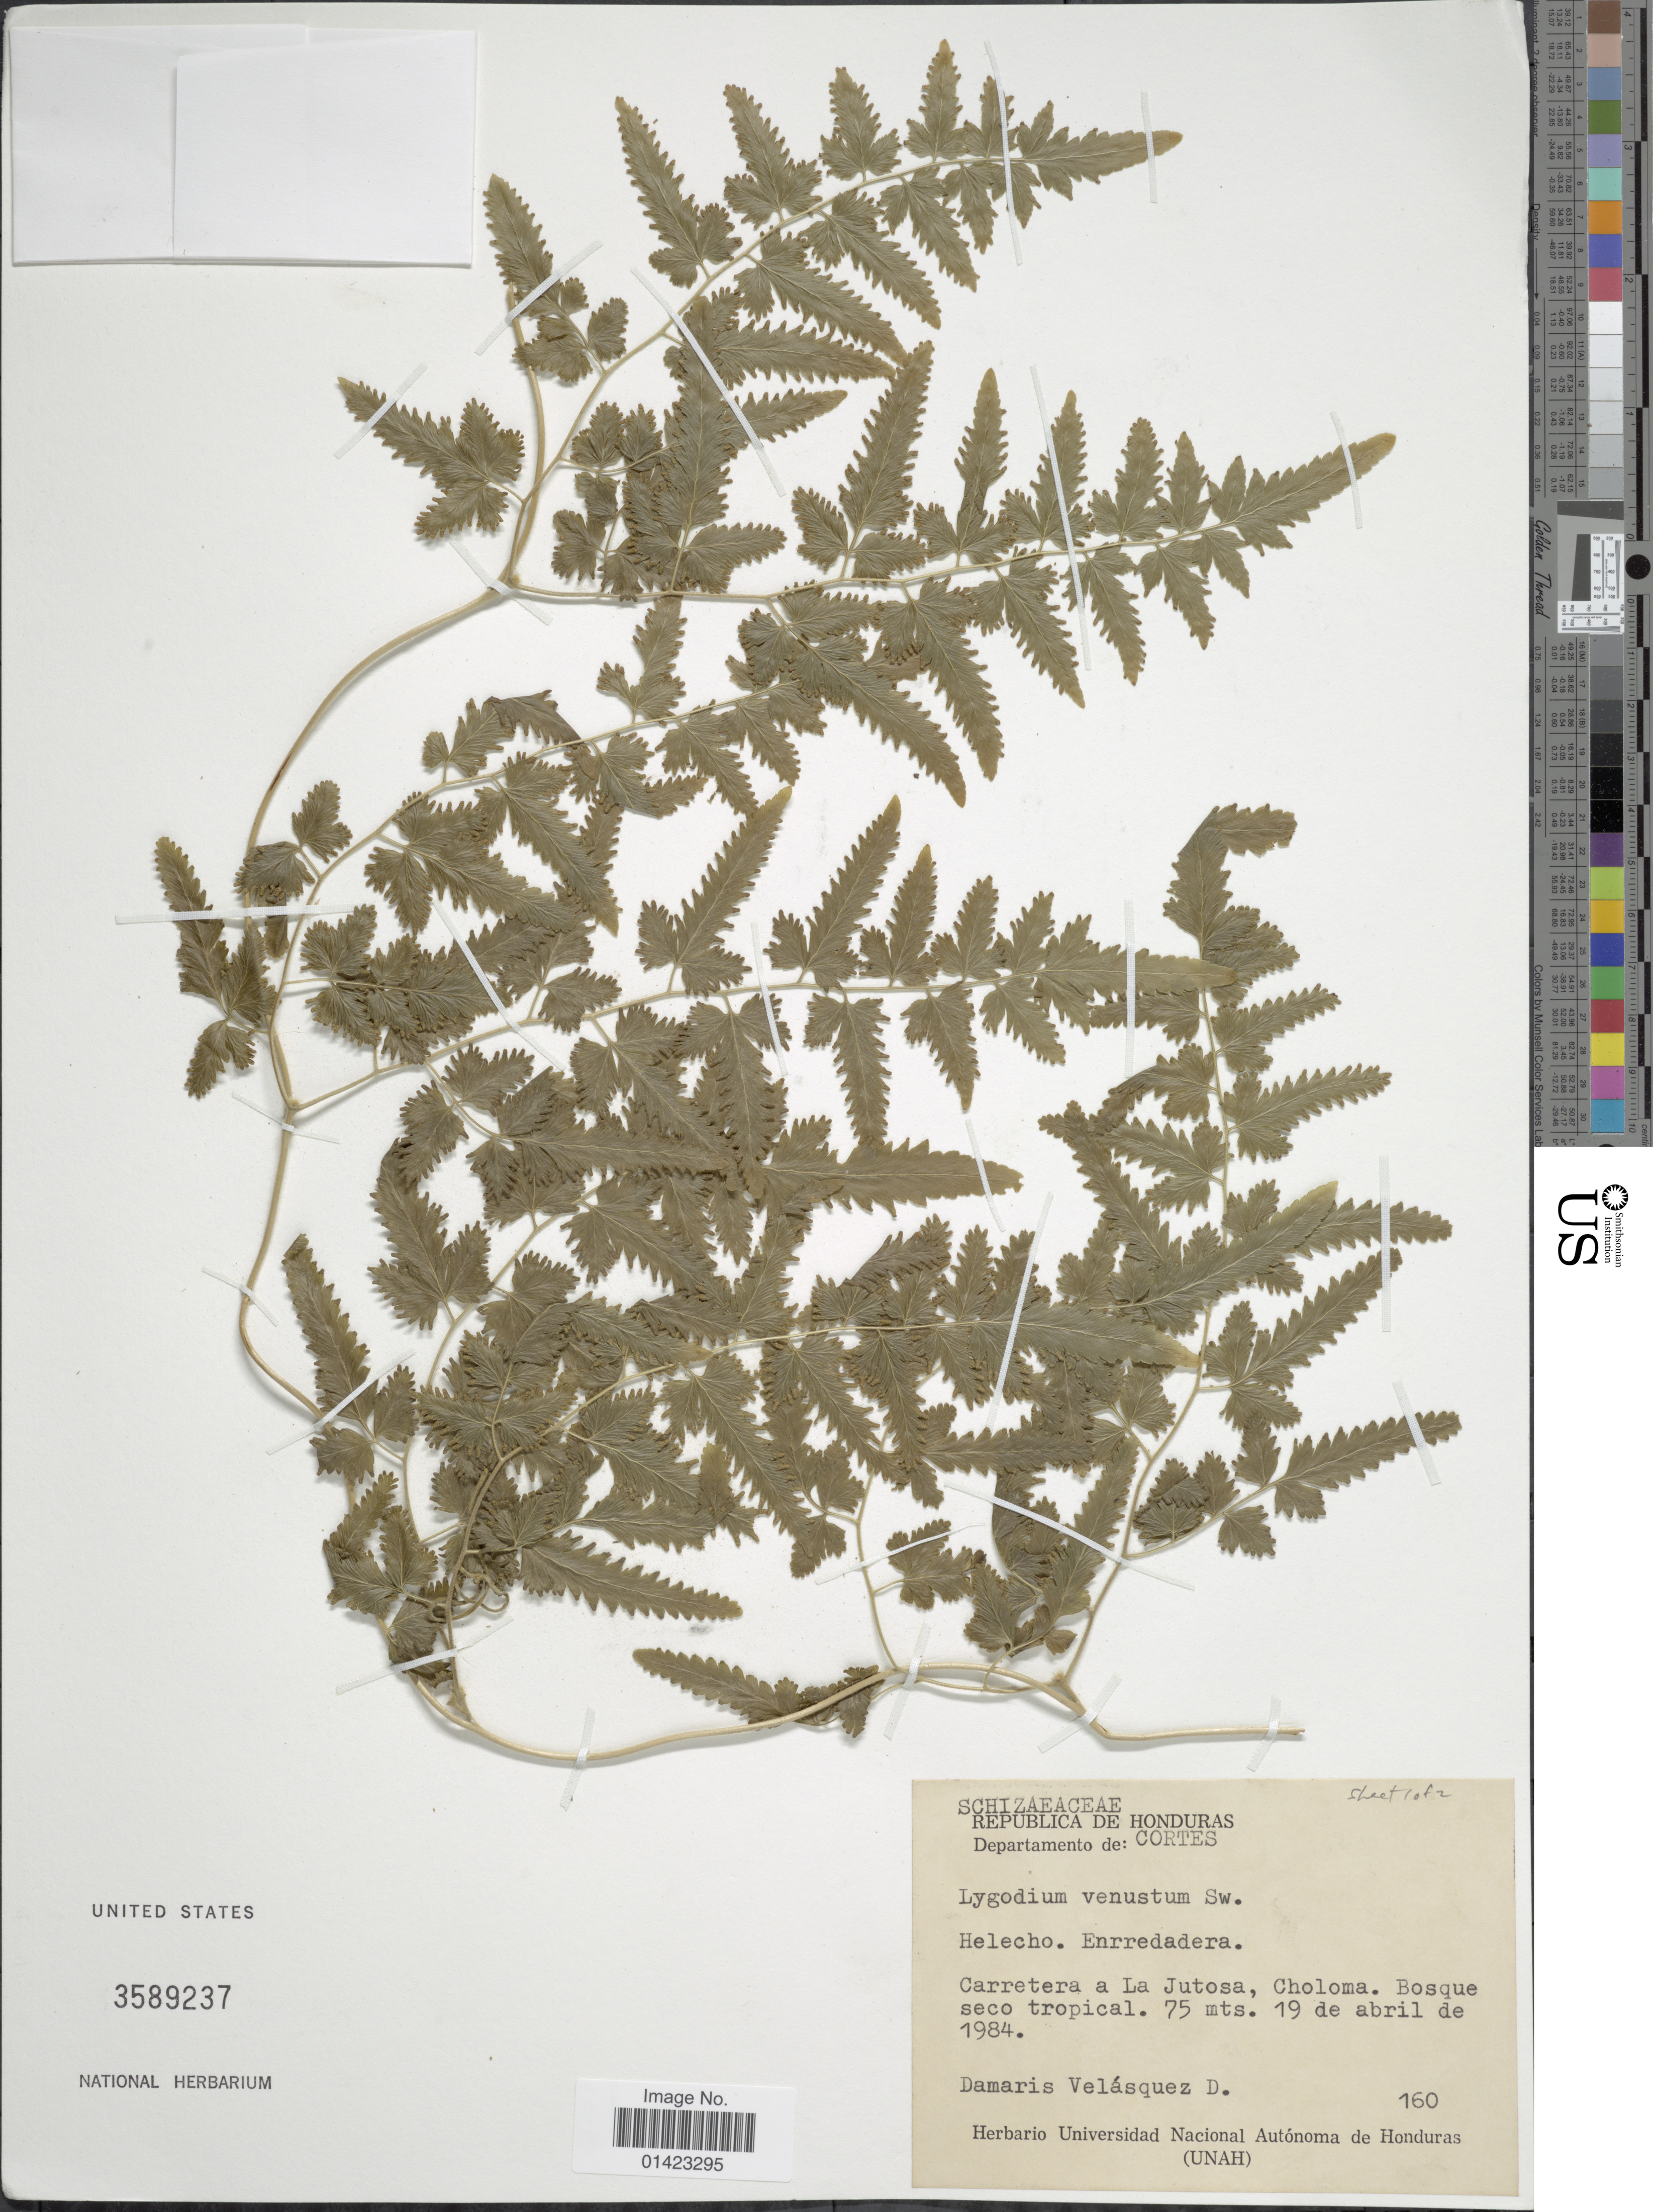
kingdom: Plantae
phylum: Tracheophyta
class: Polypodiopsida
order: Schizaeales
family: Lygodiaceae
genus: Lygodium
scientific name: Lygodium venustum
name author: Sw.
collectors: D. Velásquez D.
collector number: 160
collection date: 1984-04-19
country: Honduras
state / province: Cortés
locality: Republica de Honduras, Departamento de : Cortes, Carretera a La Jutosa, Choloma, bosque seco tropical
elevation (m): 75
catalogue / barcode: US 3589237